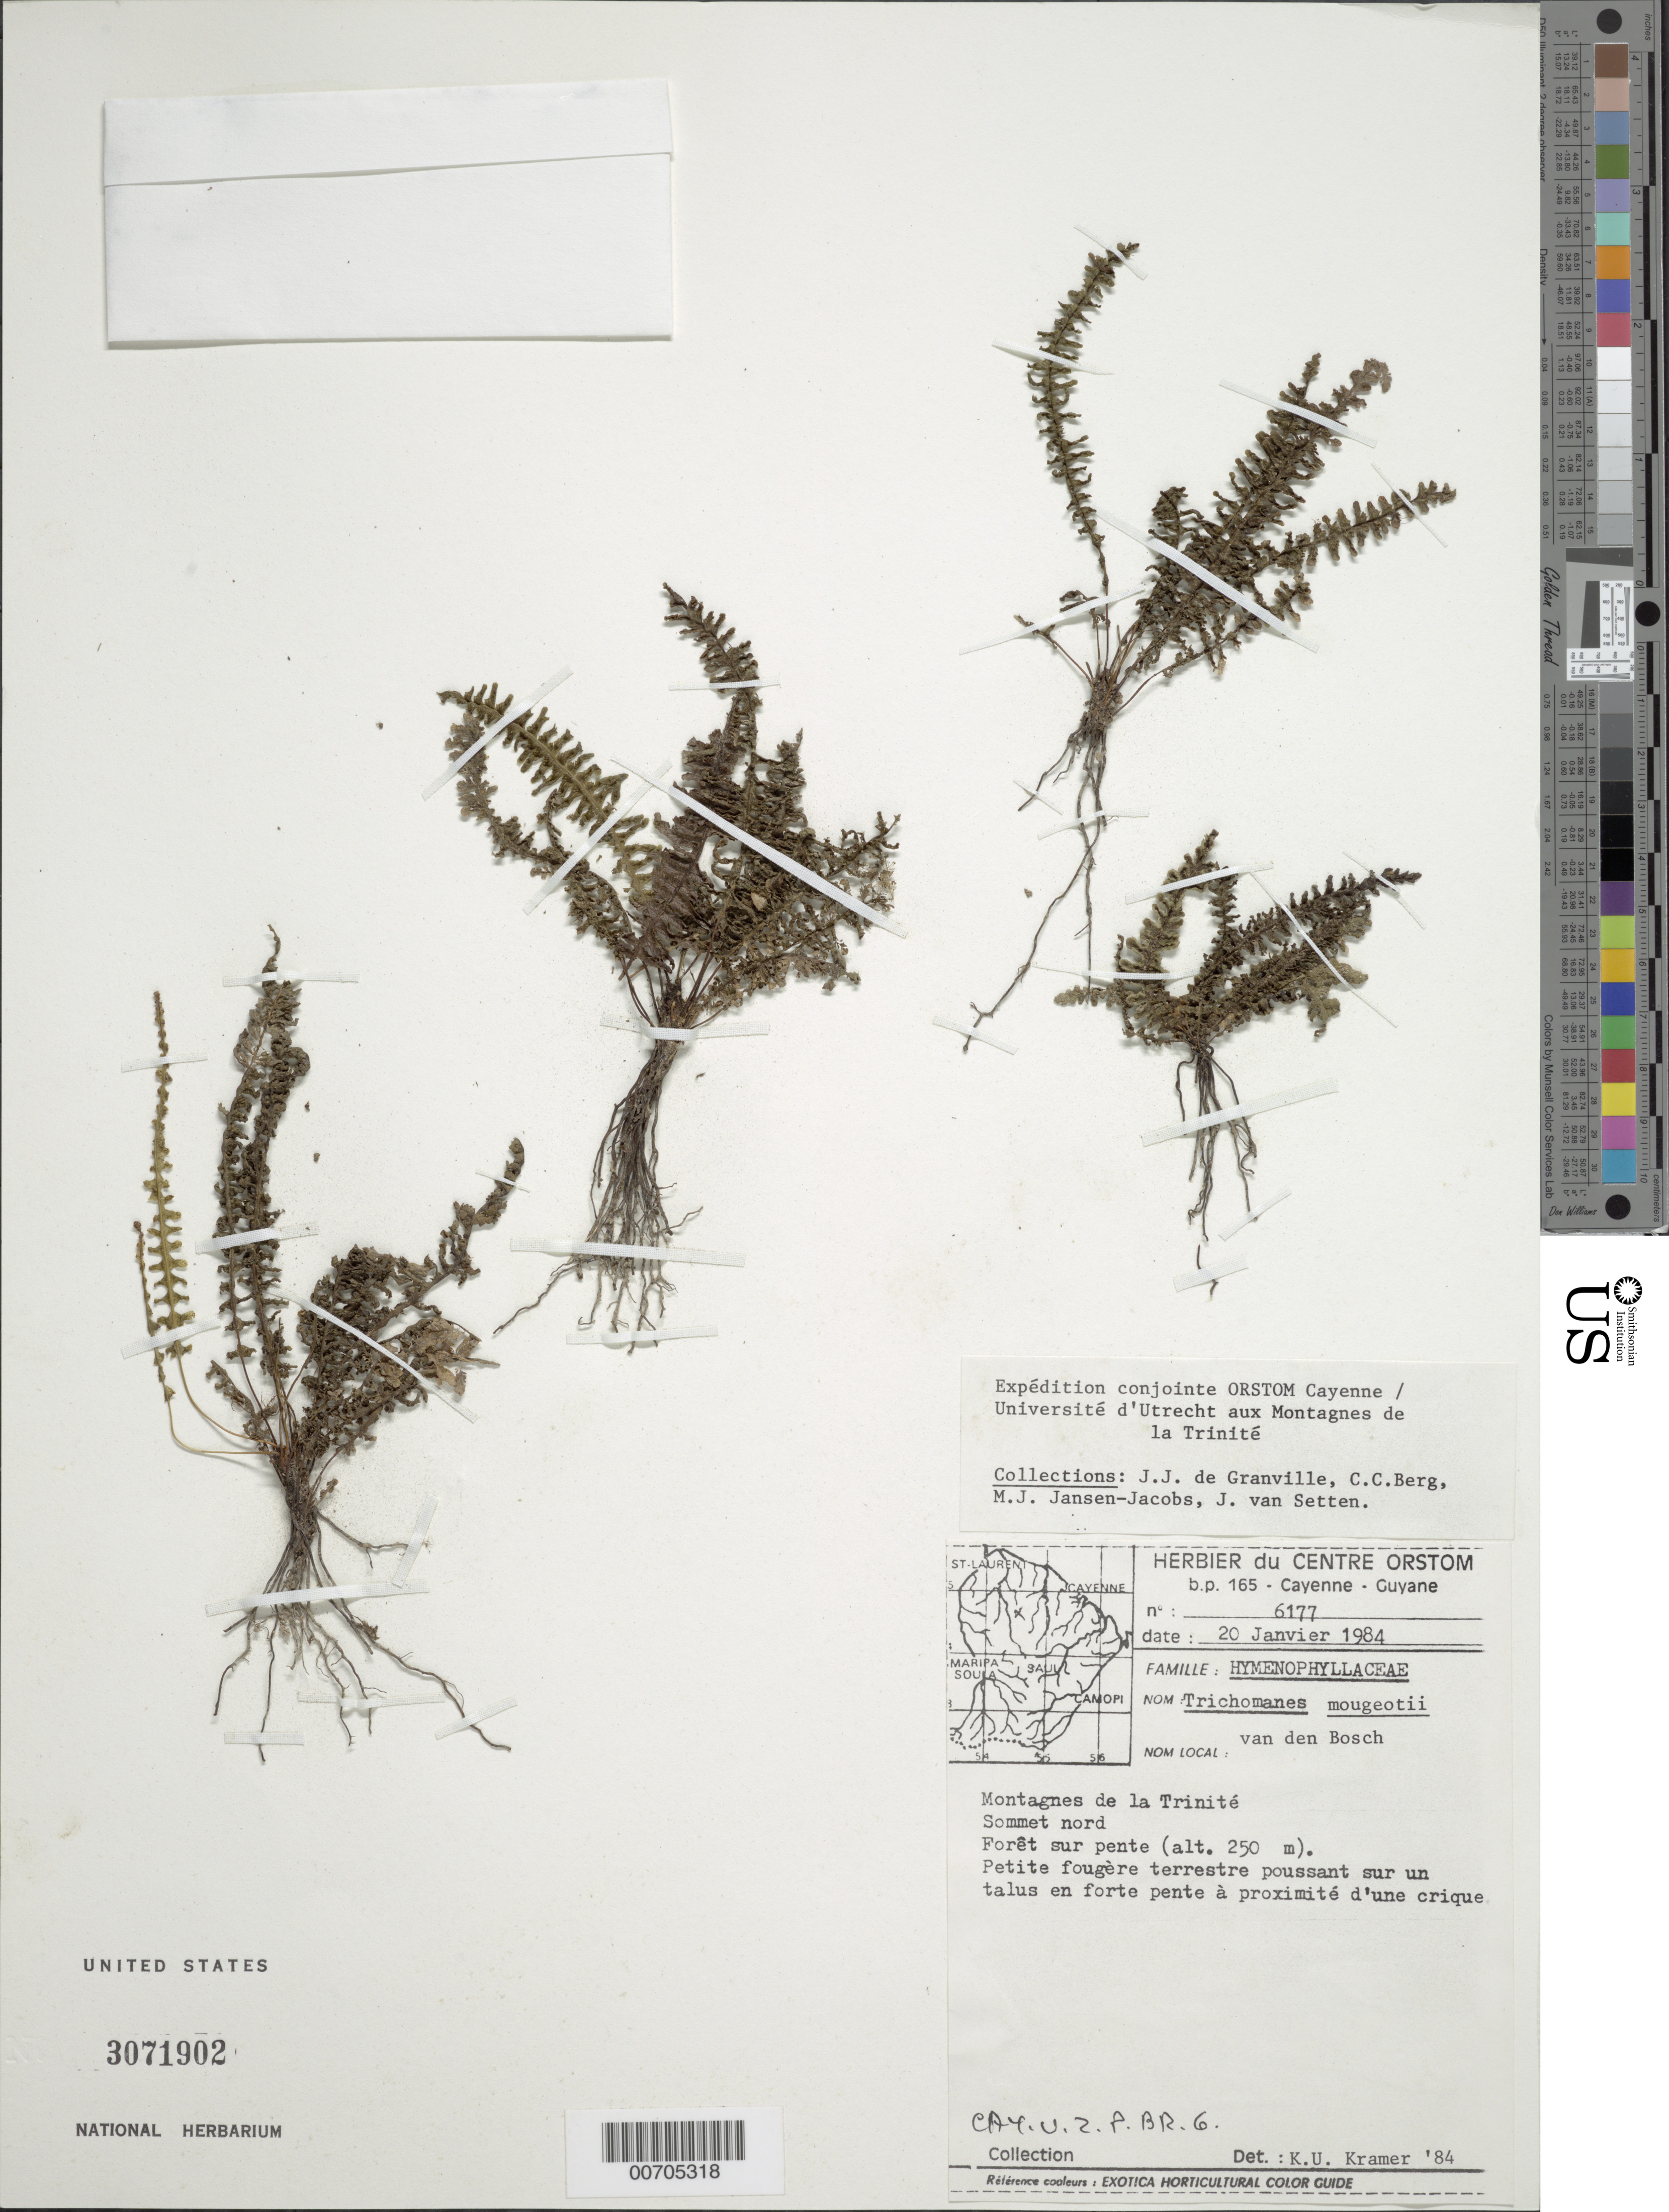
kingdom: Plantae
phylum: Tracheophyta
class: Polypodiopsida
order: Hymenophyllales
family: Hymenophyllaceae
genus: Trichomanes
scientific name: Trichomanes mougeotii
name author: Bosch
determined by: Kramer, K. U.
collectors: J.-J. de Granville, C. C. Berg, M. J. Jansen-Jacobs & J. van Setten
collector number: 6177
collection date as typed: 20-Jan-84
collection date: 1984-01-20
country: French Guiana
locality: Montagnes de la Trinité, sommet Nord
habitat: Low forest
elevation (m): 250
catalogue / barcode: US 3071902